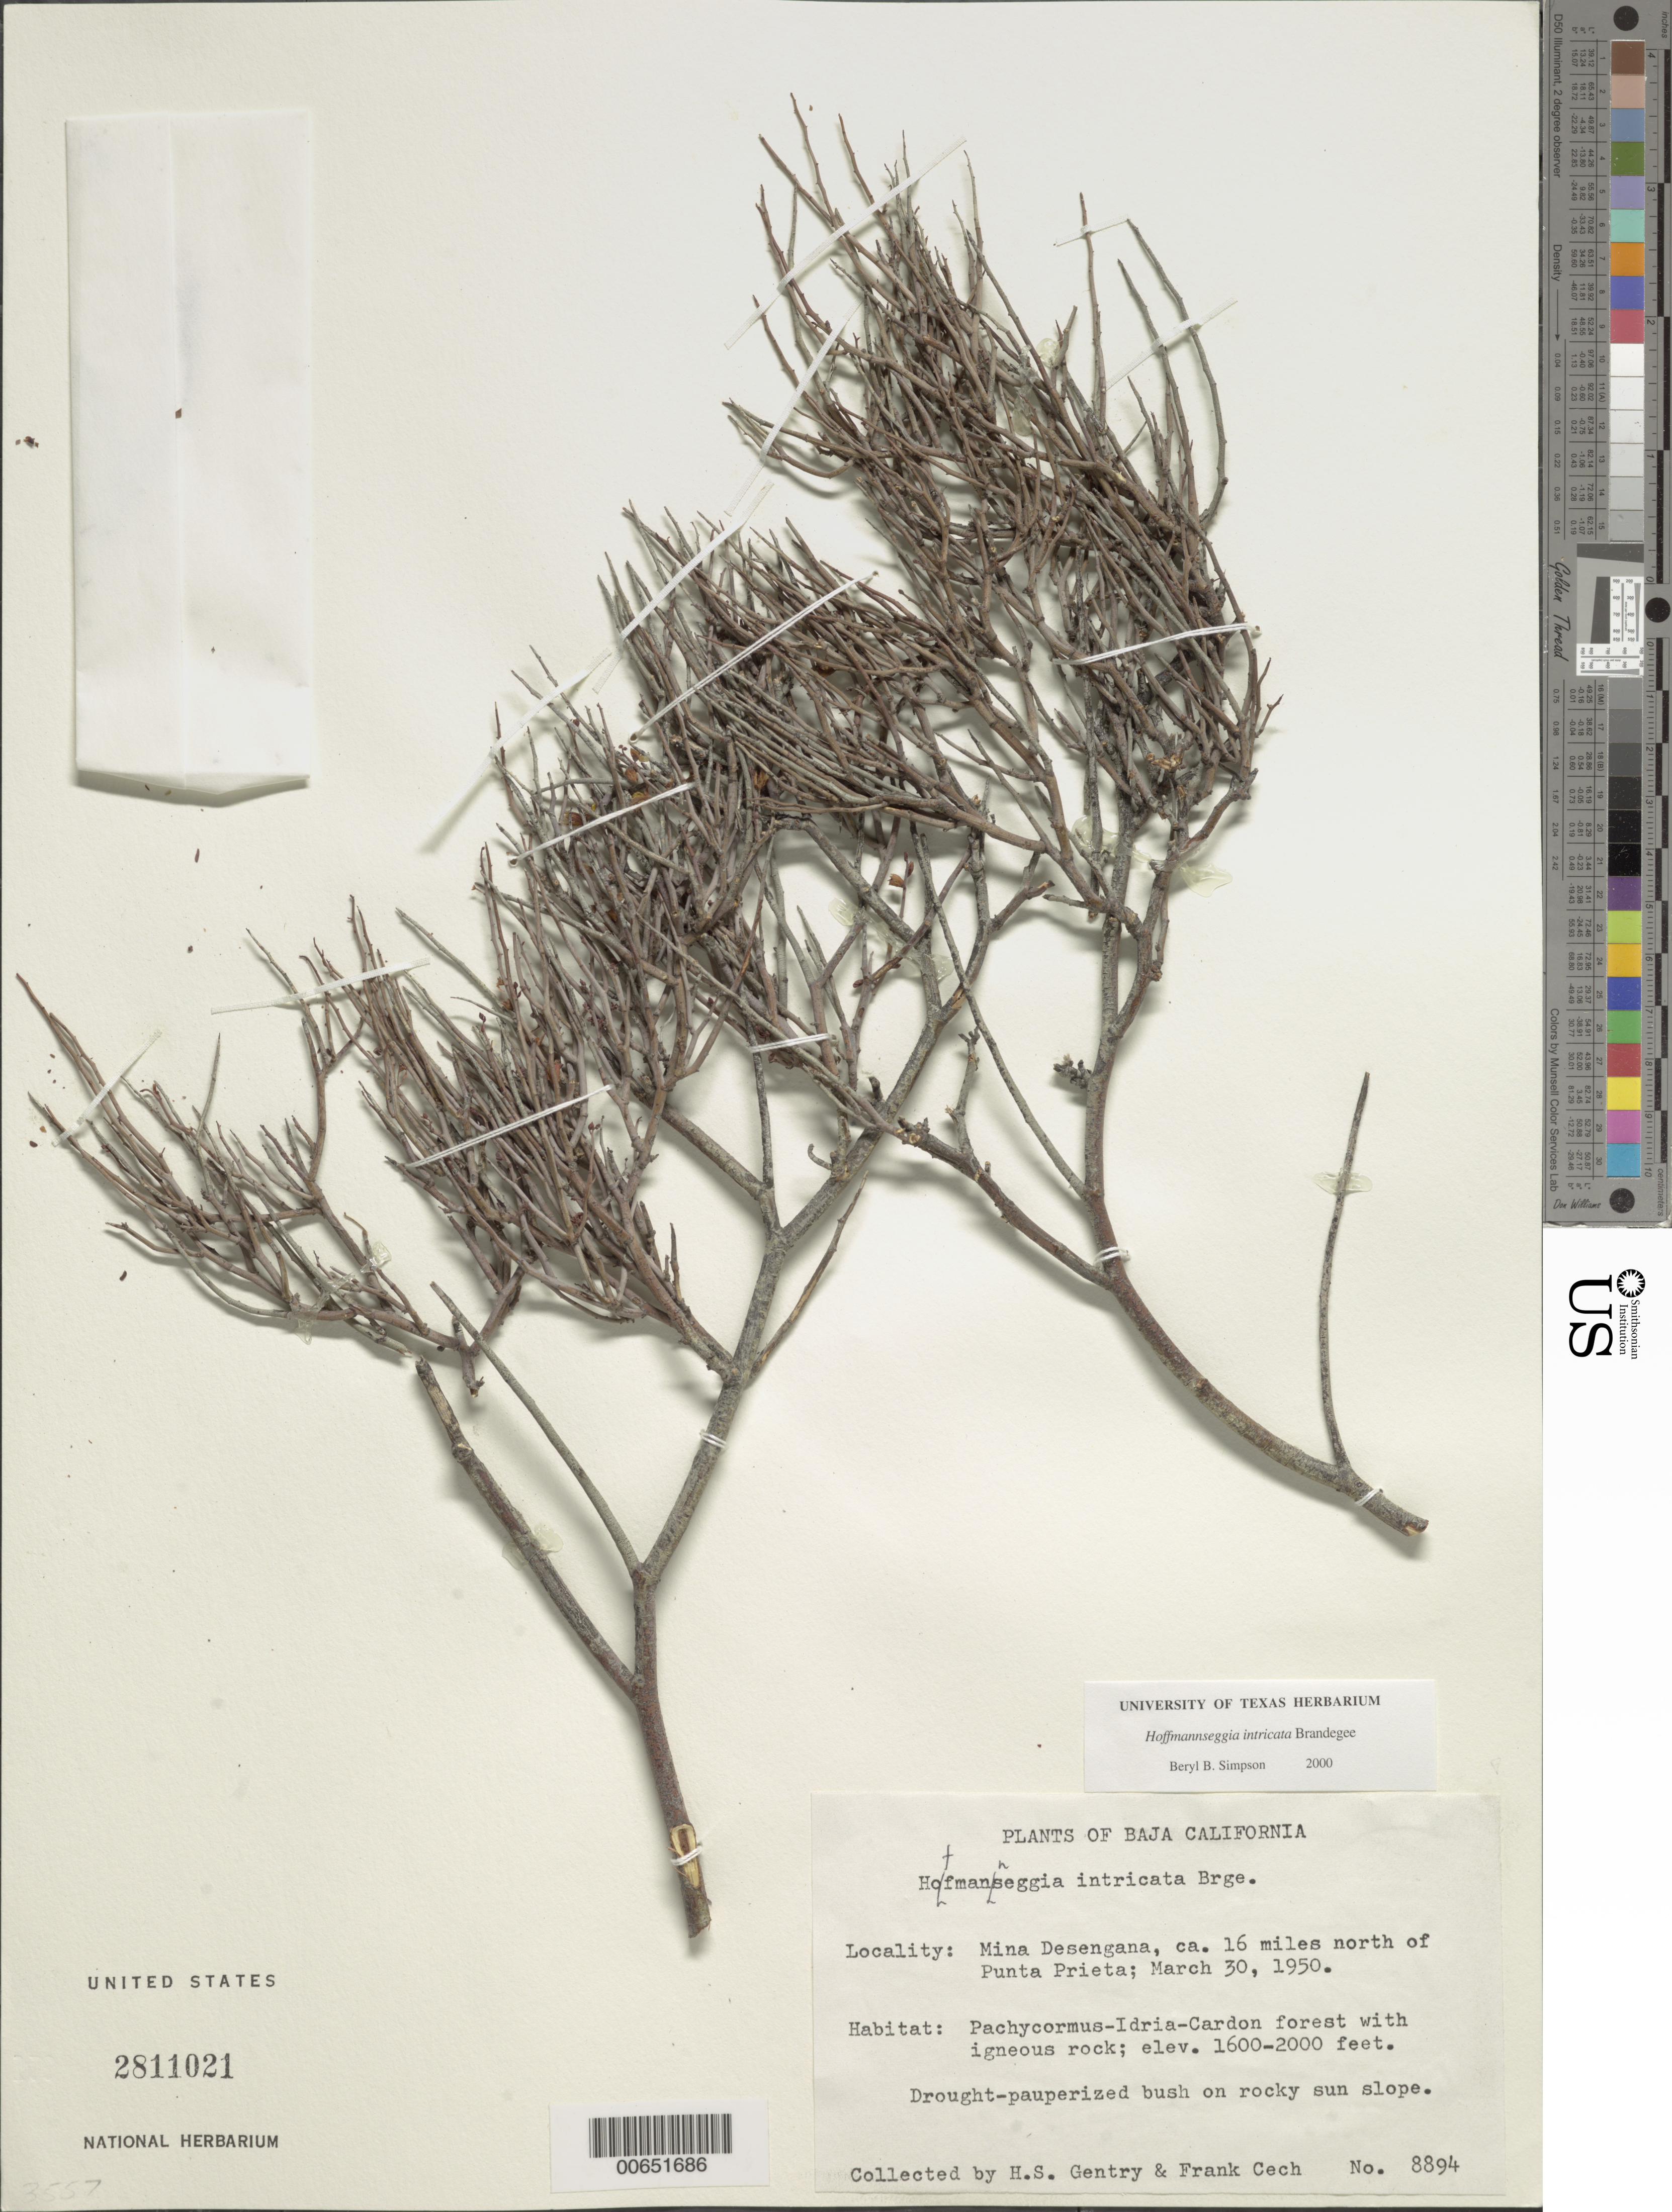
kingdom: Plantae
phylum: Tracheophyta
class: Magnoliopsida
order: Fabales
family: Fabaceae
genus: Hoffmannseggia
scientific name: Hoffmannseggia intricata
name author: Brandegee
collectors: H. S. Gentry & F. Cech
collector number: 8894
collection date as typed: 30 Mar 1950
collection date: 1950-03-30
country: Mexico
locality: Baja California, Mina Desengana, N of Punta Prieta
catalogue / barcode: US 2811021